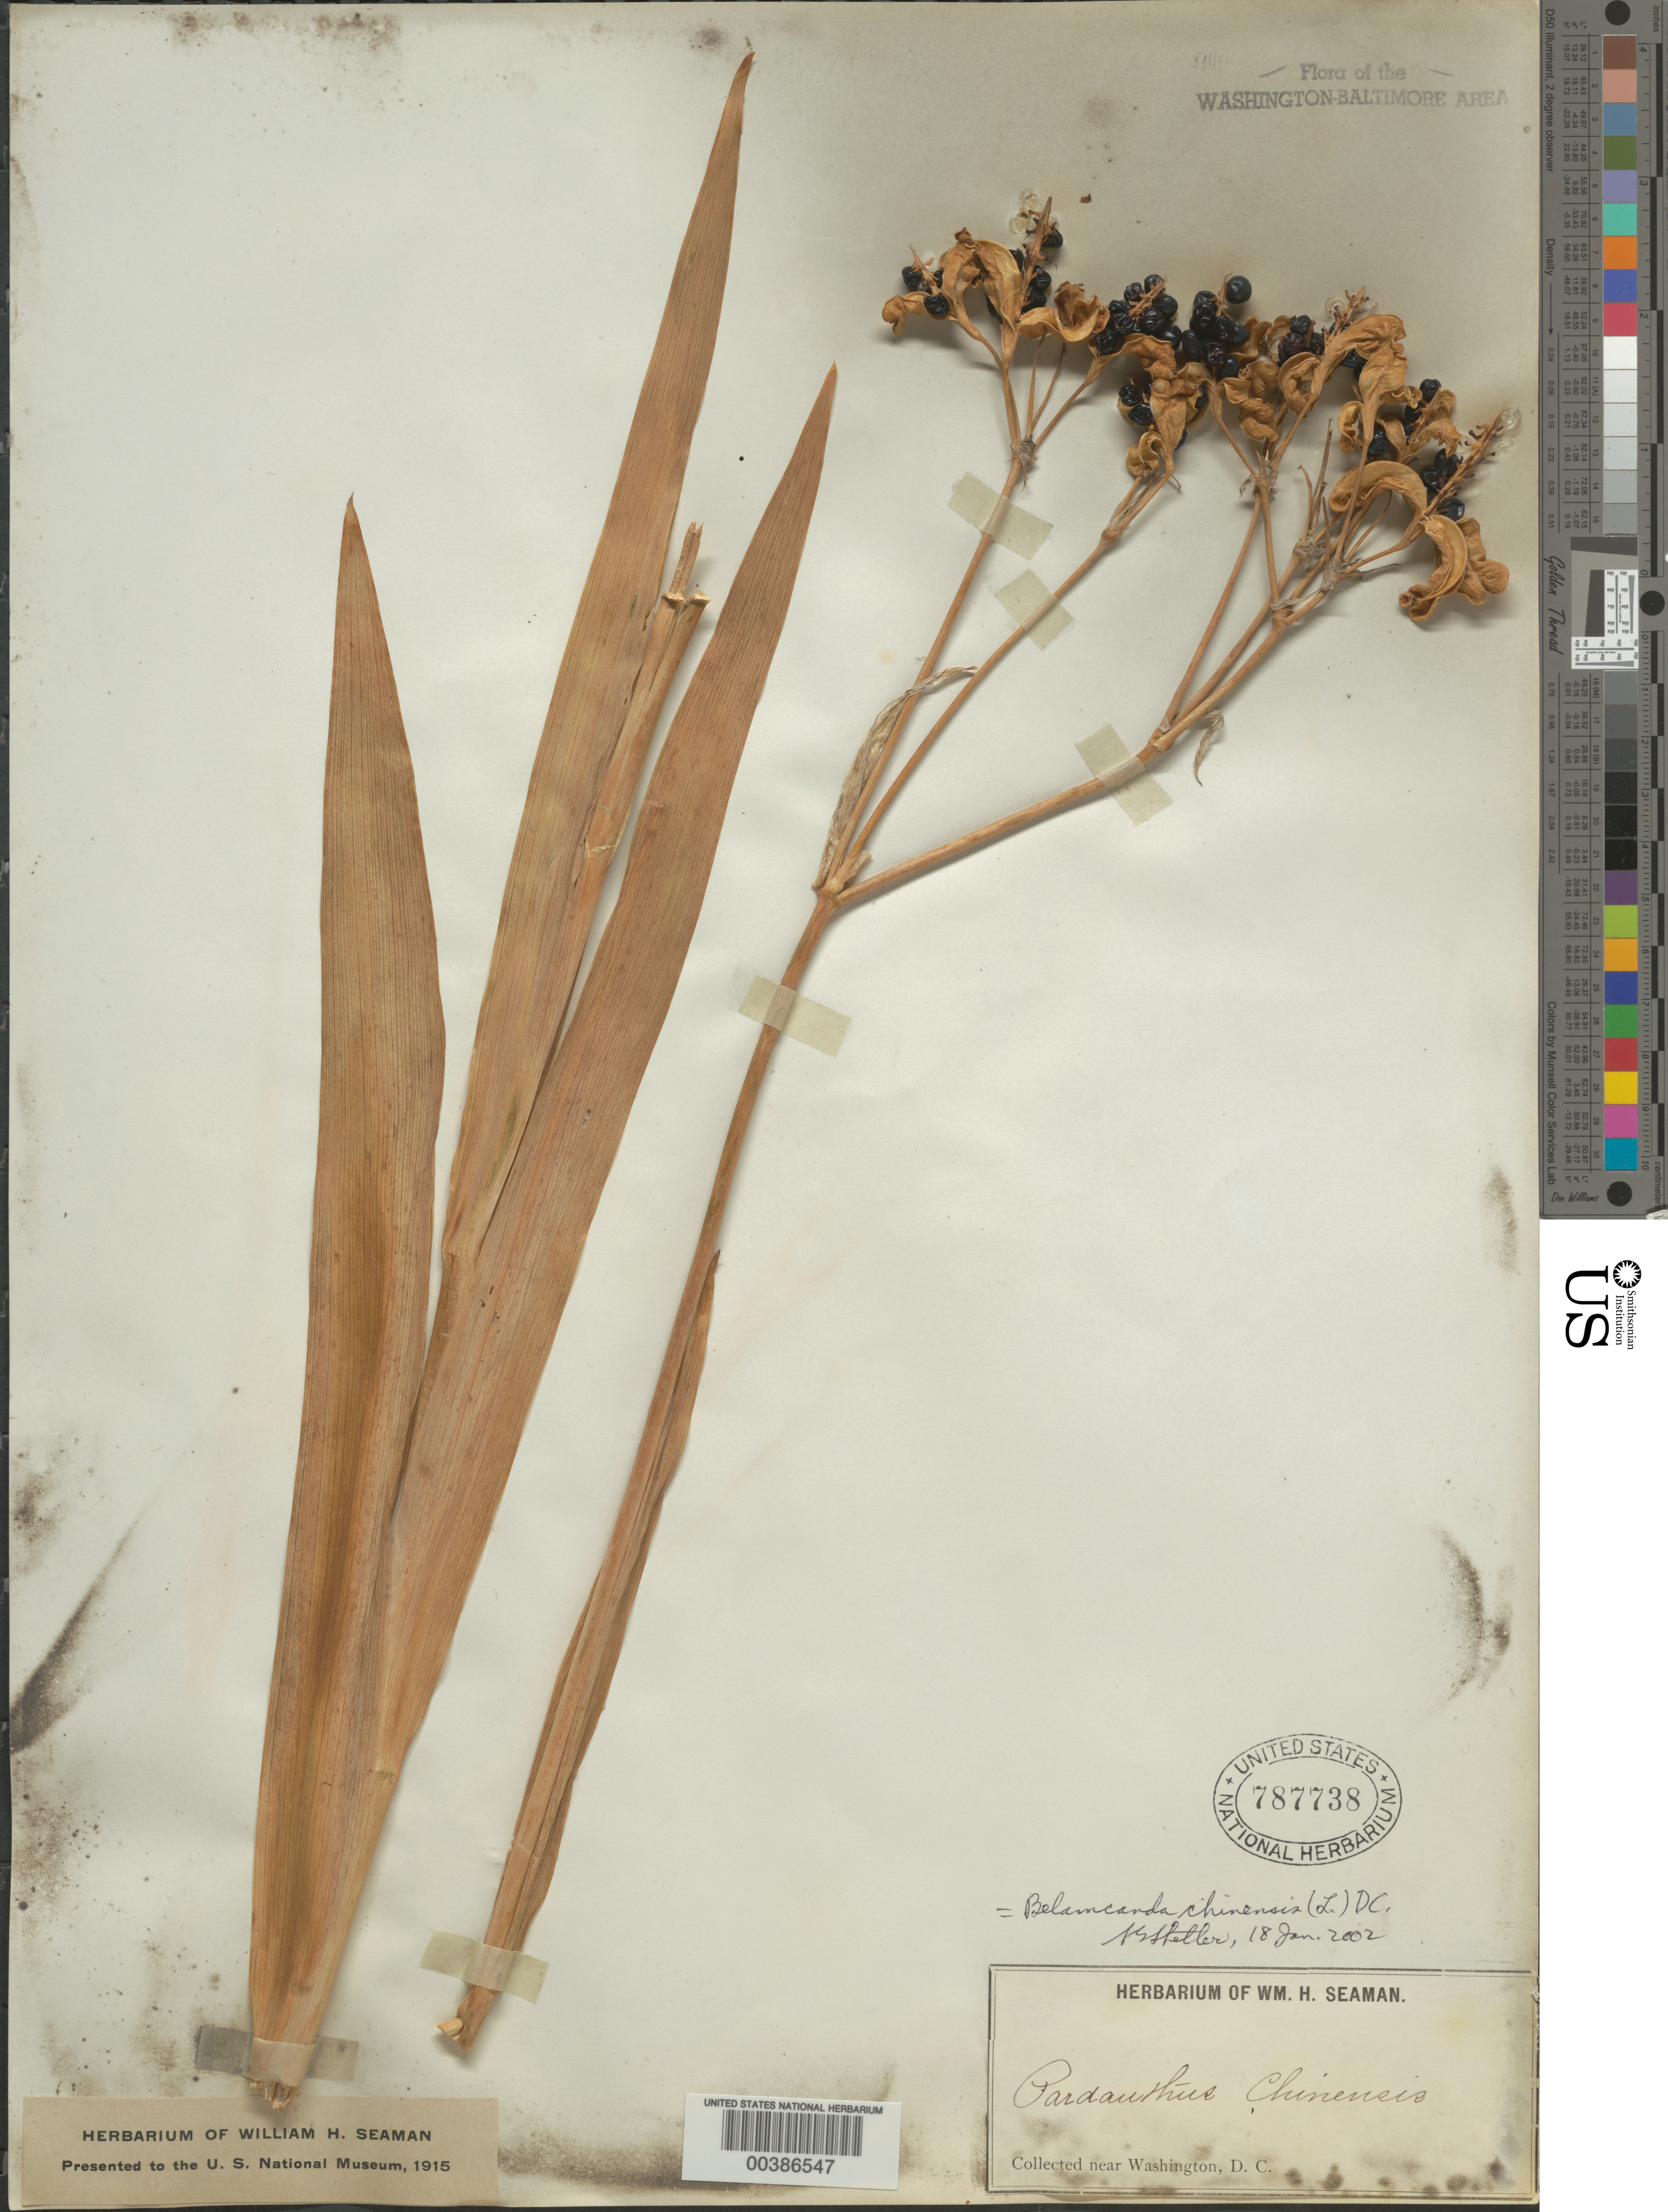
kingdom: Plantae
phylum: Tracheophyta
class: Liliopsida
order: Asparagales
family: Iridaceae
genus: Iris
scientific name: Iris domestica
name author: (L.) Goldblatt & Mabb.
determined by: Strong, Mark T., (BOT), Smithsonian Institution - National Museum of Natural History (UNITED STATES)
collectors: W. Seaman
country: United States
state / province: District of Columbia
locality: Washington DC area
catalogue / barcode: US 787738